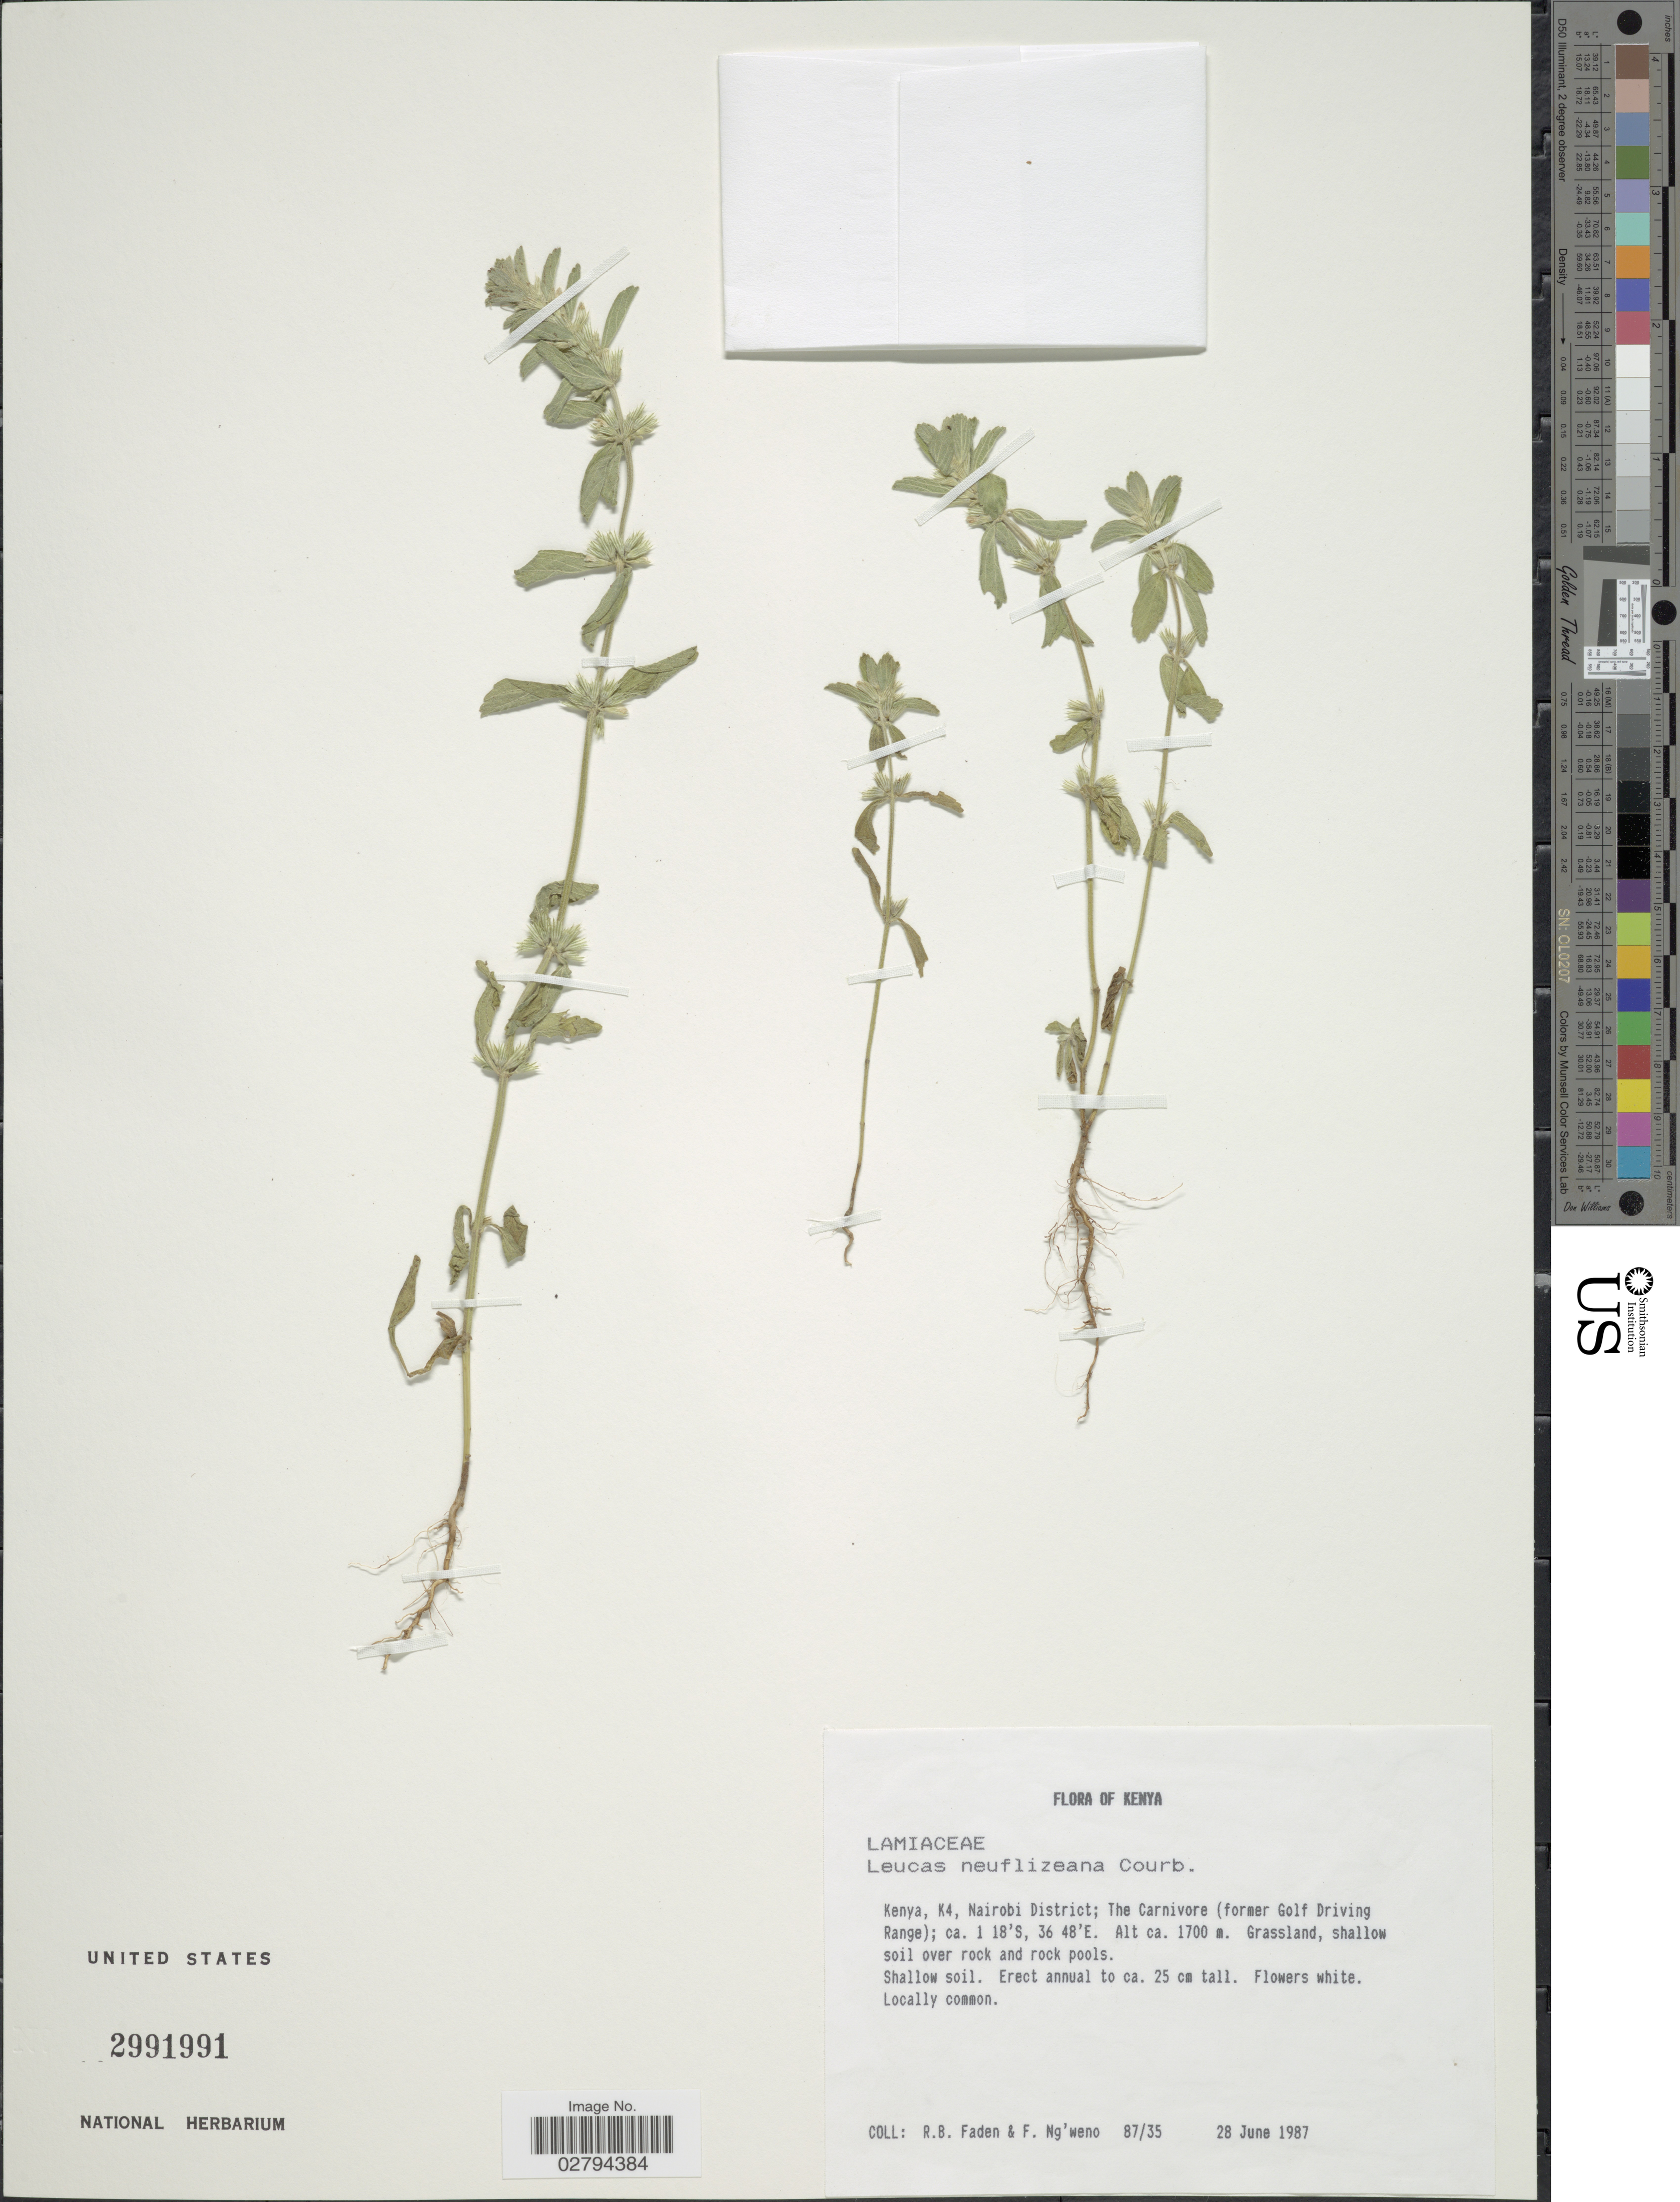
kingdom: Plantae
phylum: Tracheophyta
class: Magnoliopsida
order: Lamiales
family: Lamiaceae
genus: Leucas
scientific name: Leucas neuflizeana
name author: Courb.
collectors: R. B. Faden & F. Ng'weno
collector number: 87/35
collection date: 1987-06-28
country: Kenya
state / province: Nairobi Area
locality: K4, Nairobi District; The Carnivore (former Golf Driving Range).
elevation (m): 1700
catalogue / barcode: US 2991991